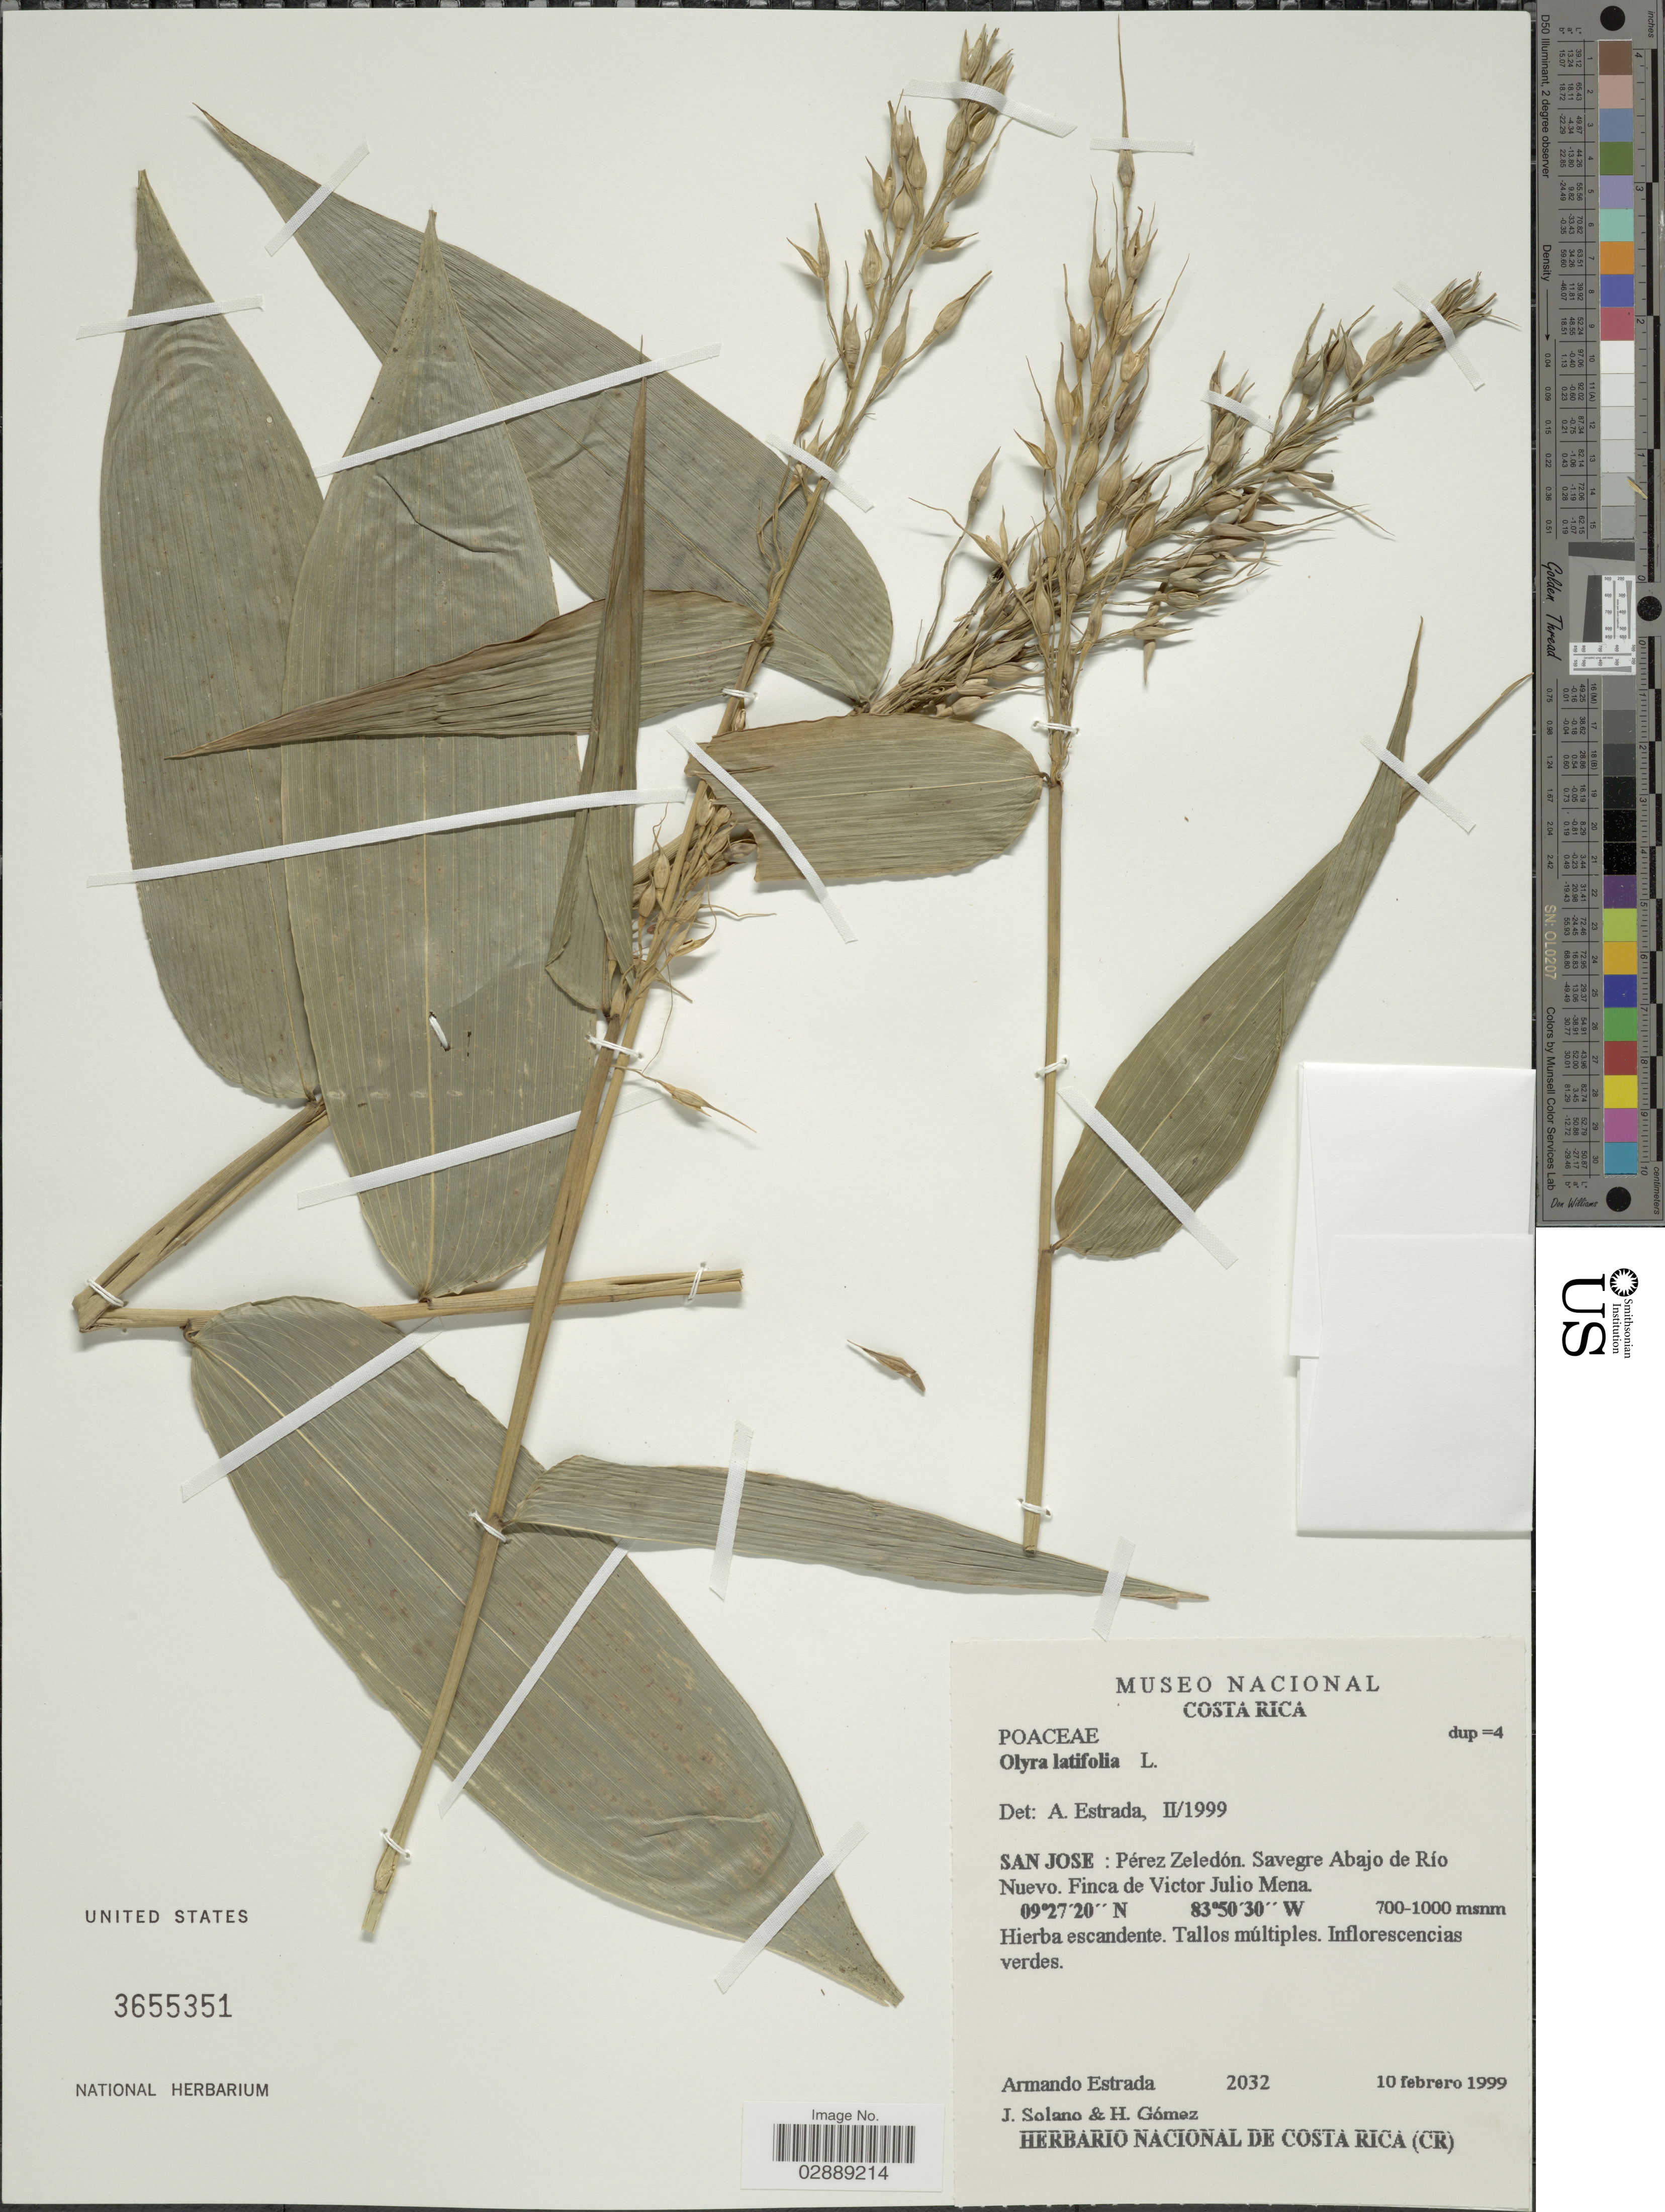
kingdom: Plantae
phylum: Tracheophyta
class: Liliopsida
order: Poales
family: Poaceae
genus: Olyra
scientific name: Olyra latifolia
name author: L.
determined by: Estrada, A.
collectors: A. Estrada, J. Solano & H. Gomez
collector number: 2032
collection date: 1999-02-10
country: Costa Rica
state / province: San José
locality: Perez Zeledon. Savegre Abajo de Rio Nuevo. Finca de Victor Julio Mena.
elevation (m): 700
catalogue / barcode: US 3655351